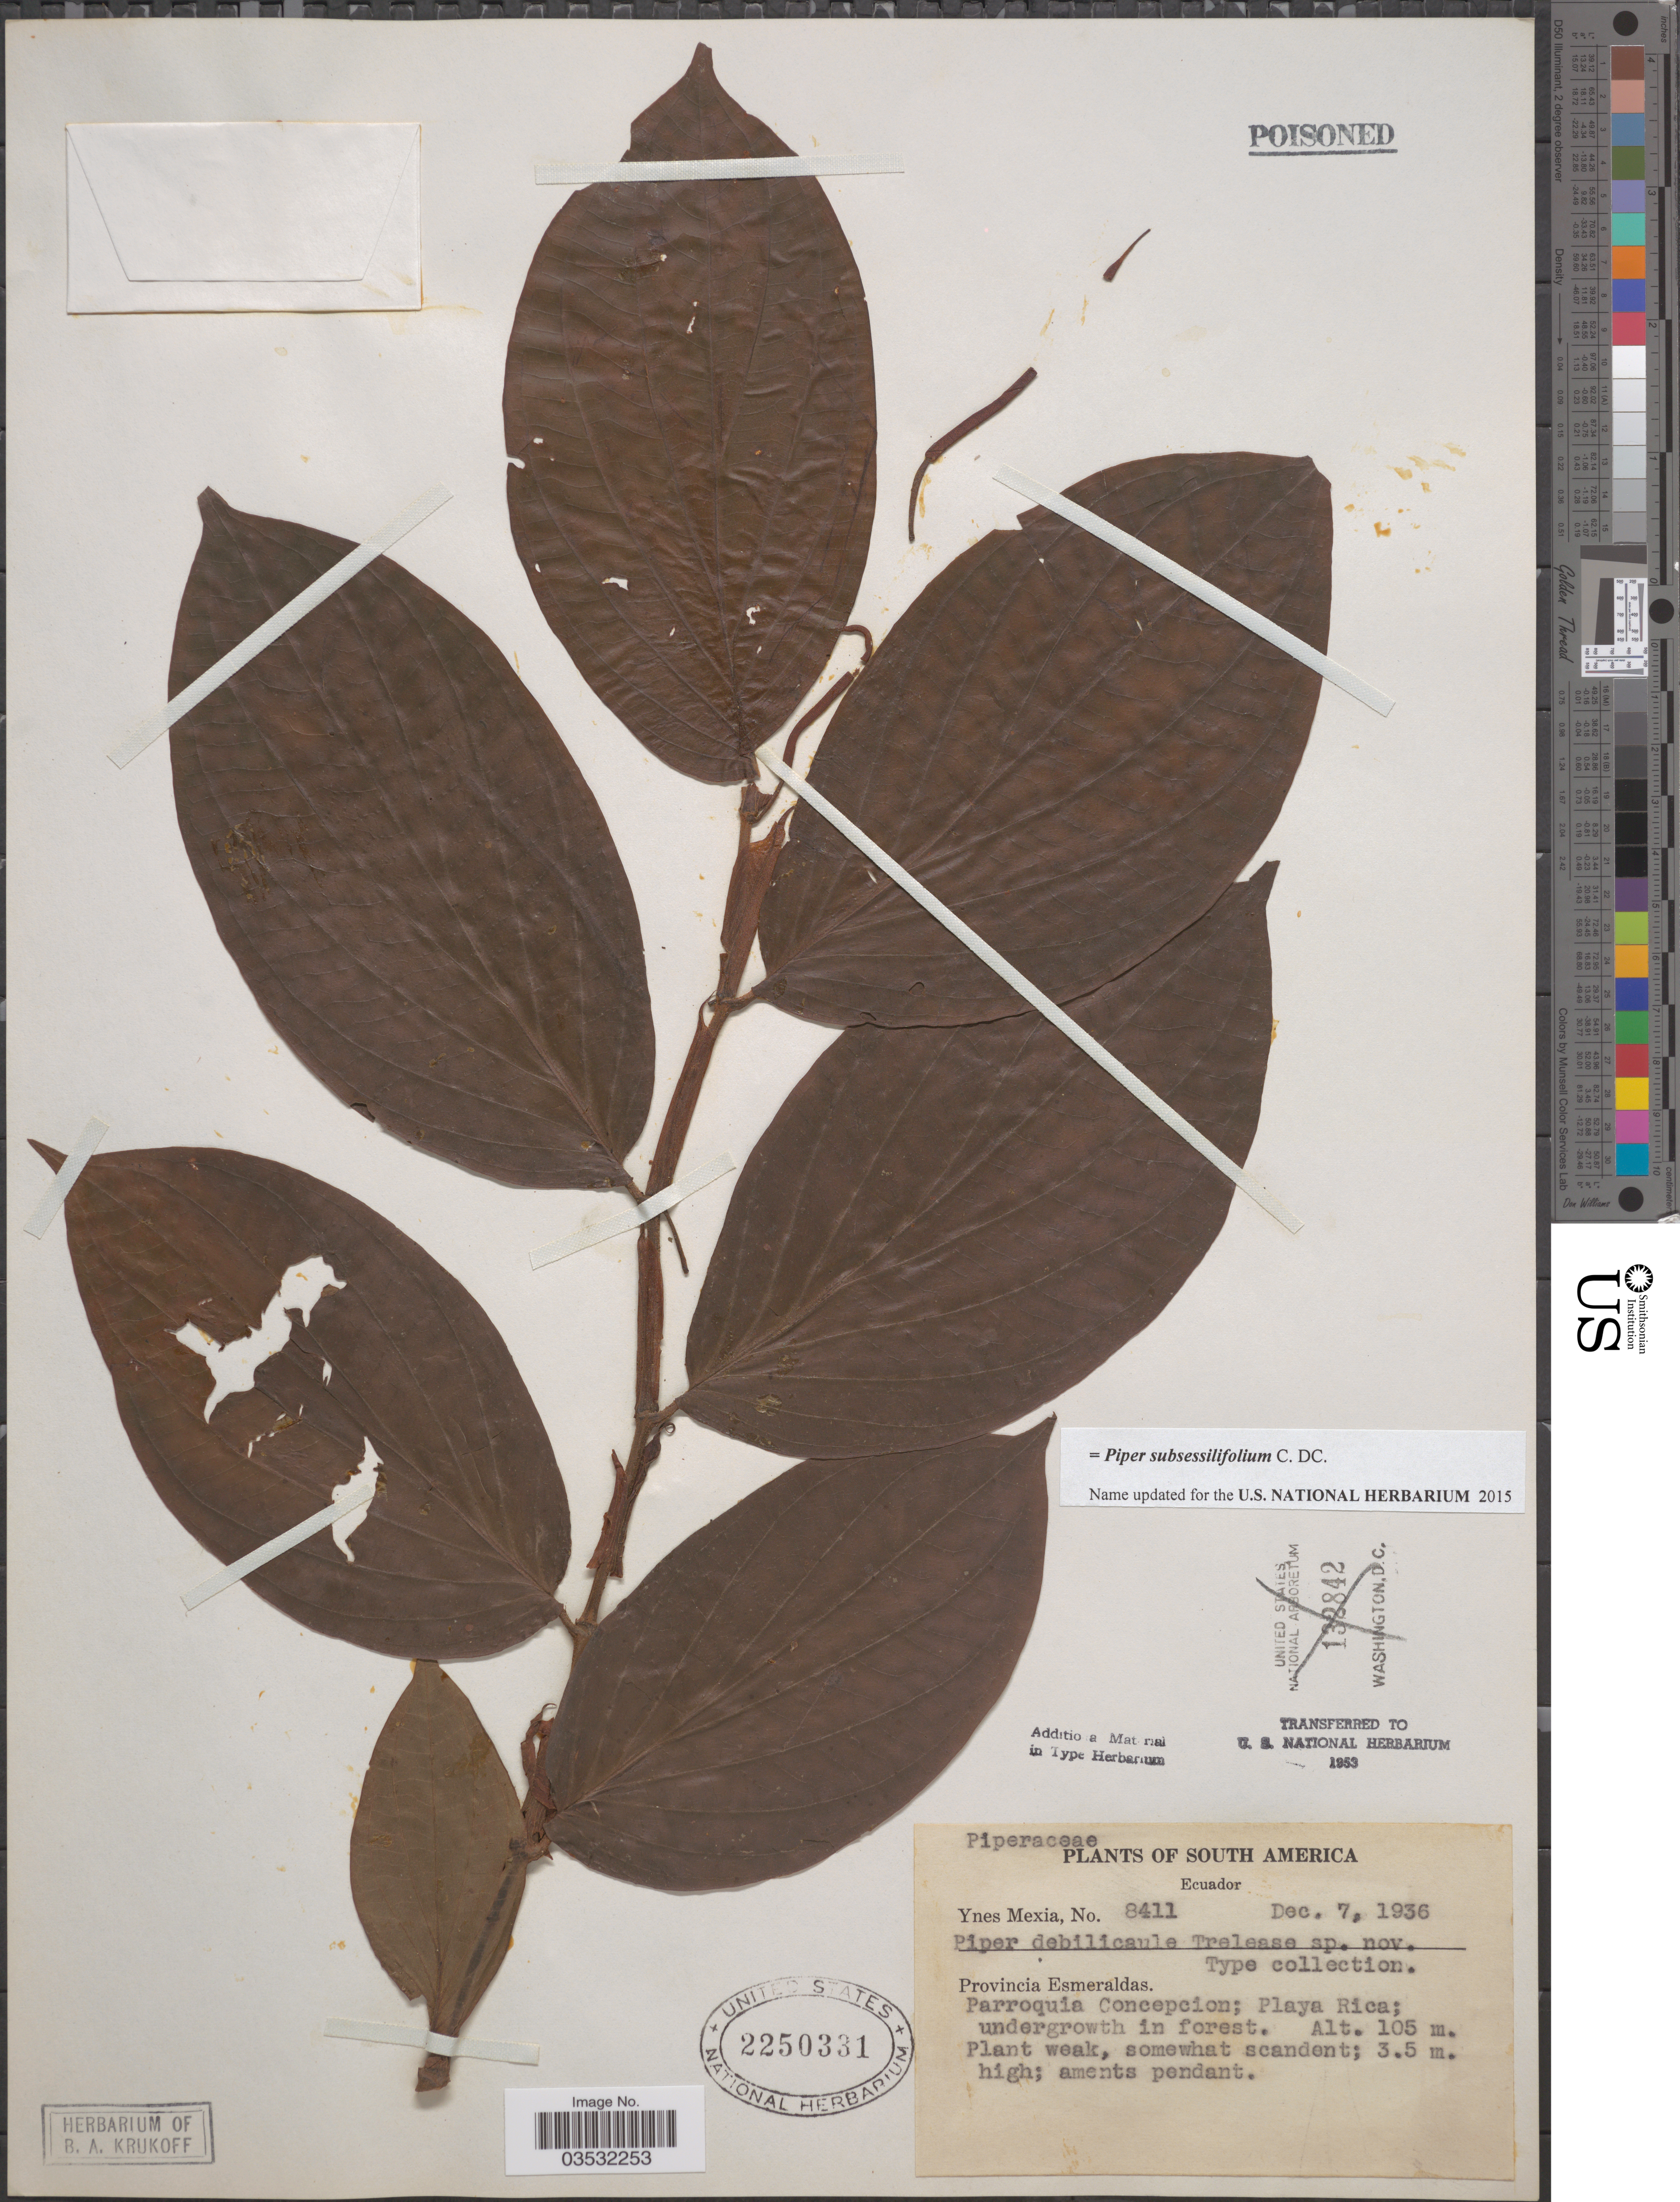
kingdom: Plantae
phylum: Tracheophyta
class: Magnoliopsida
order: Piperales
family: Piperaceae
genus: Piper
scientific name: Piper subsessifolium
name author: C. DC.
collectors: Y. Mexia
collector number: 8411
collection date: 1936-12-07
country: Ecuador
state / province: Esmeraldas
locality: Parroquia Concepcion; Playa Rica.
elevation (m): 105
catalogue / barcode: US 2250331